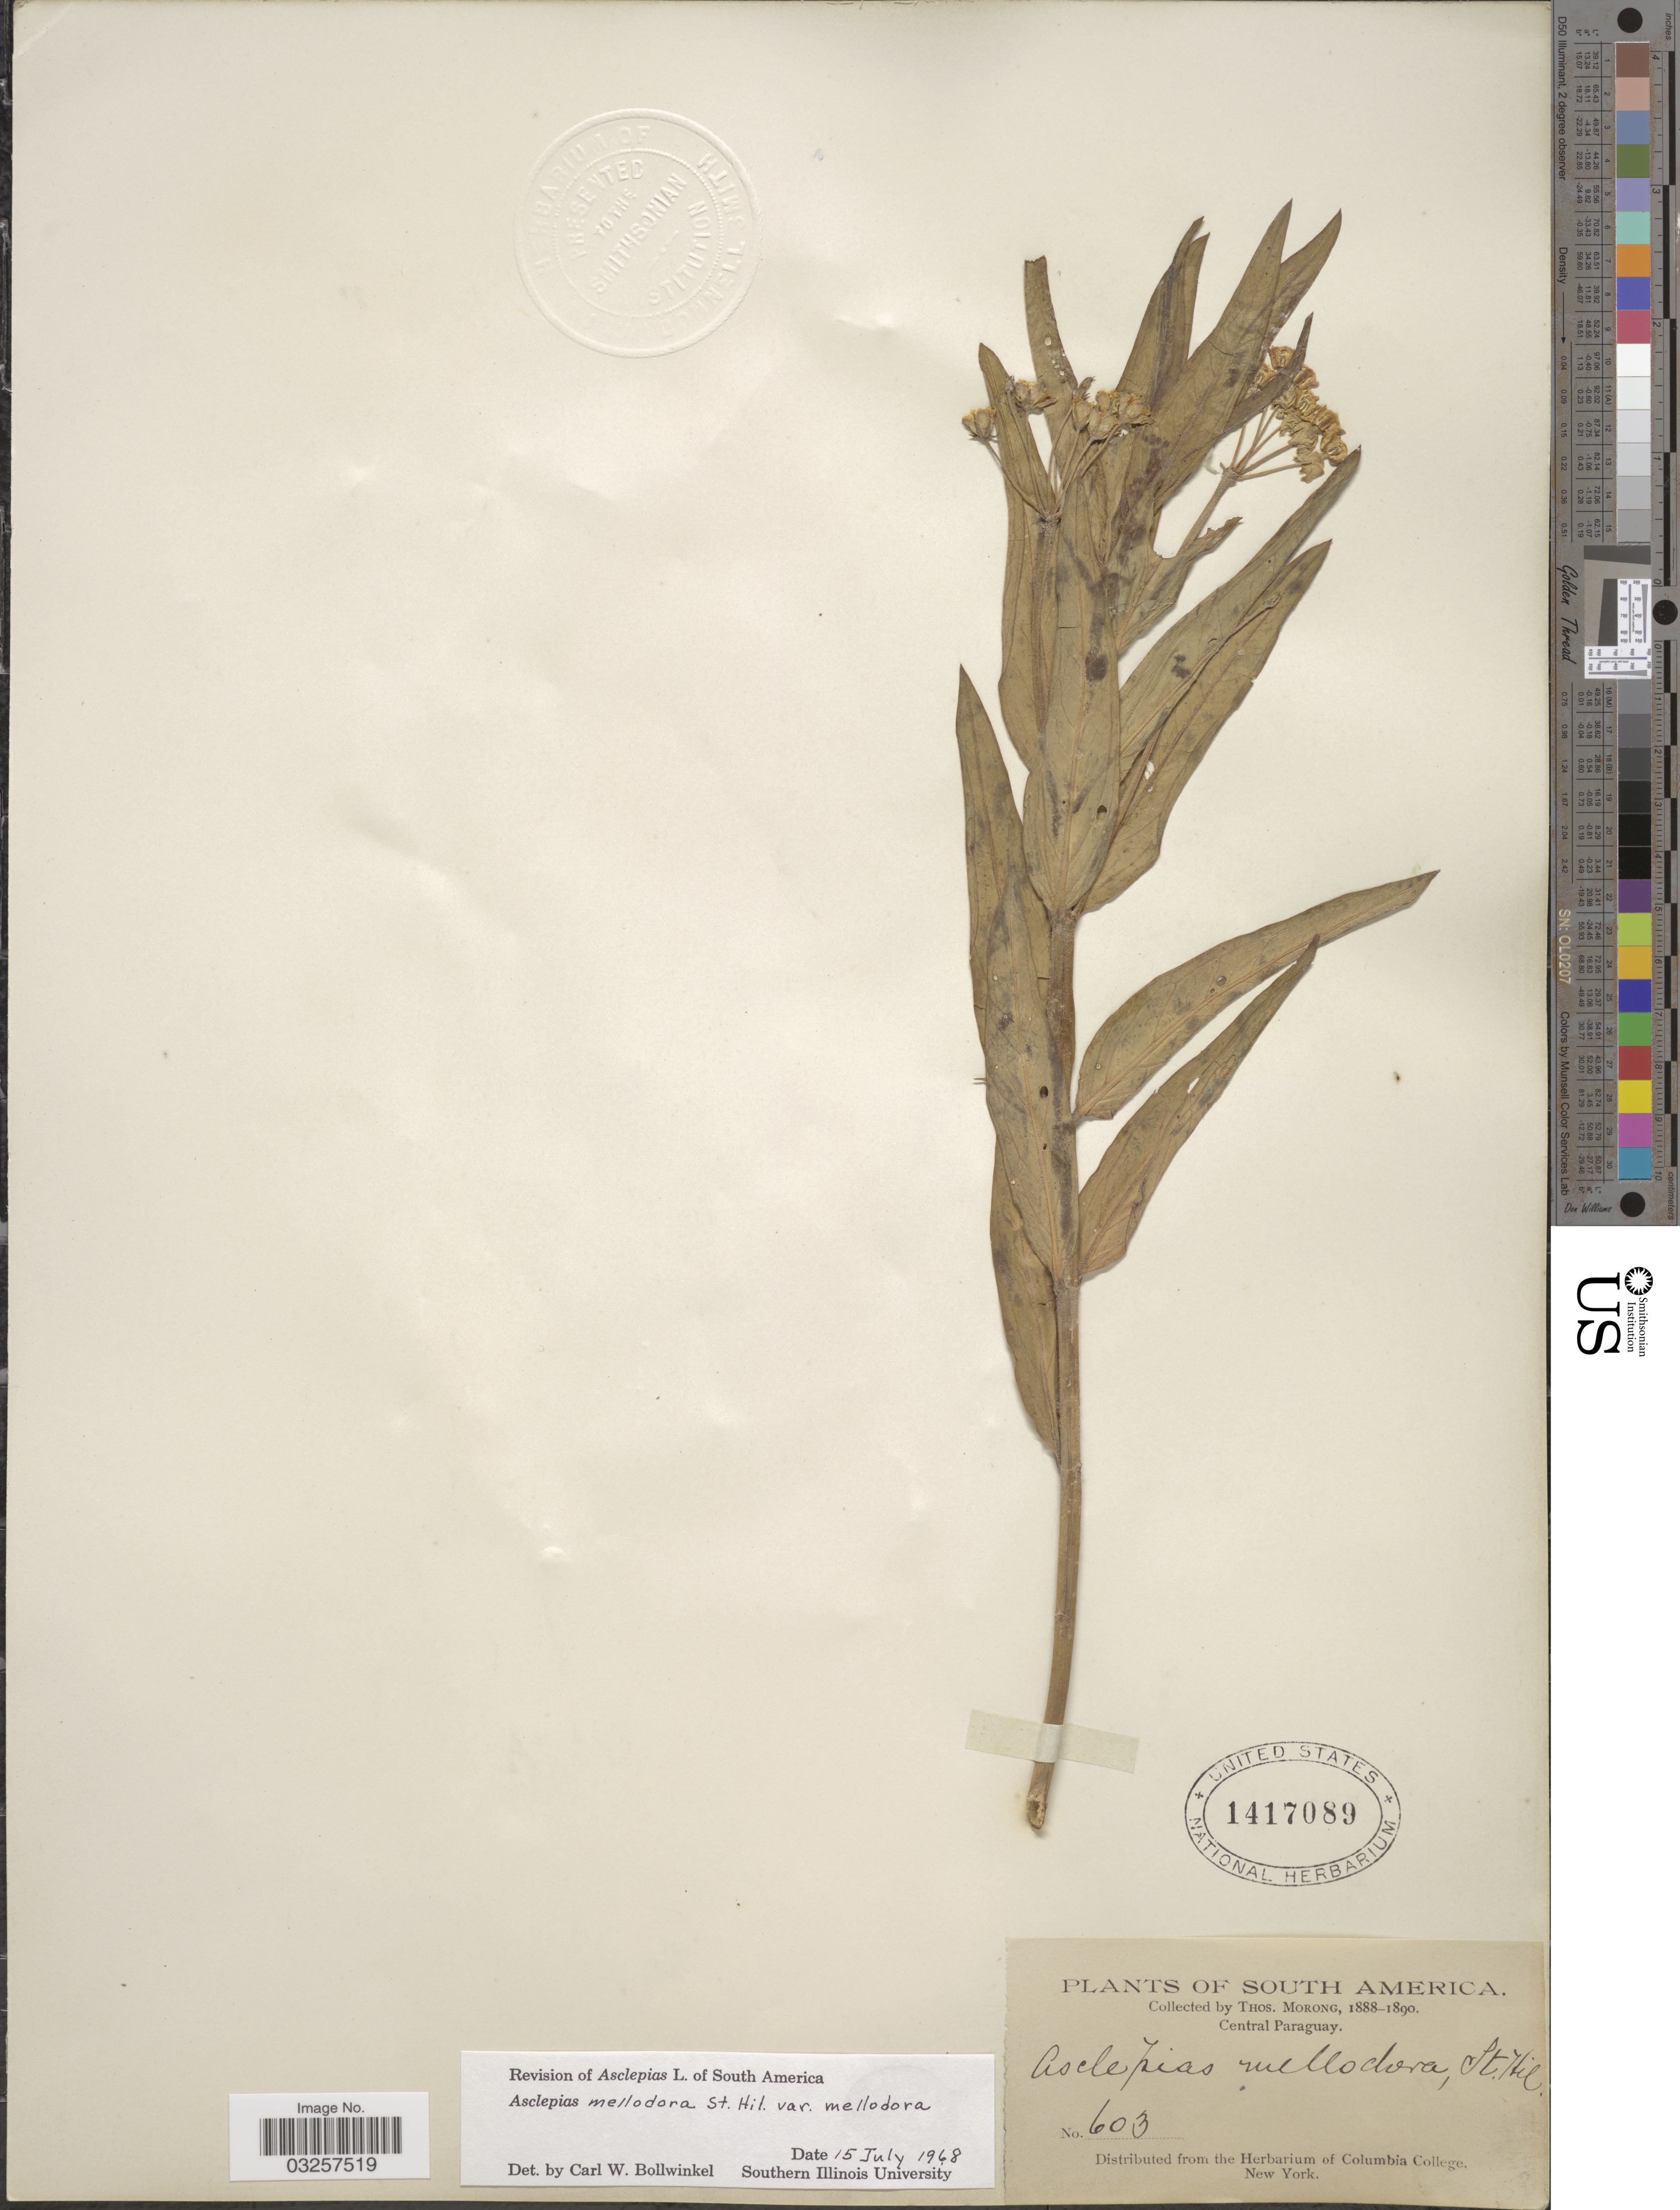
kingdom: Plantae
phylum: Tracheophyta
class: Magnoliopsida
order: Gentianales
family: Apocynaceae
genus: Asclepias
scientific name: Asclepias mellodora var. mellodora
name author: A. St.-Hil.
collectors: ex herb. T. Morong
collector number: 603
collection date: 1888/1890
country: Paraguay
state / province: Central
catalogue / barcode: US 1417089